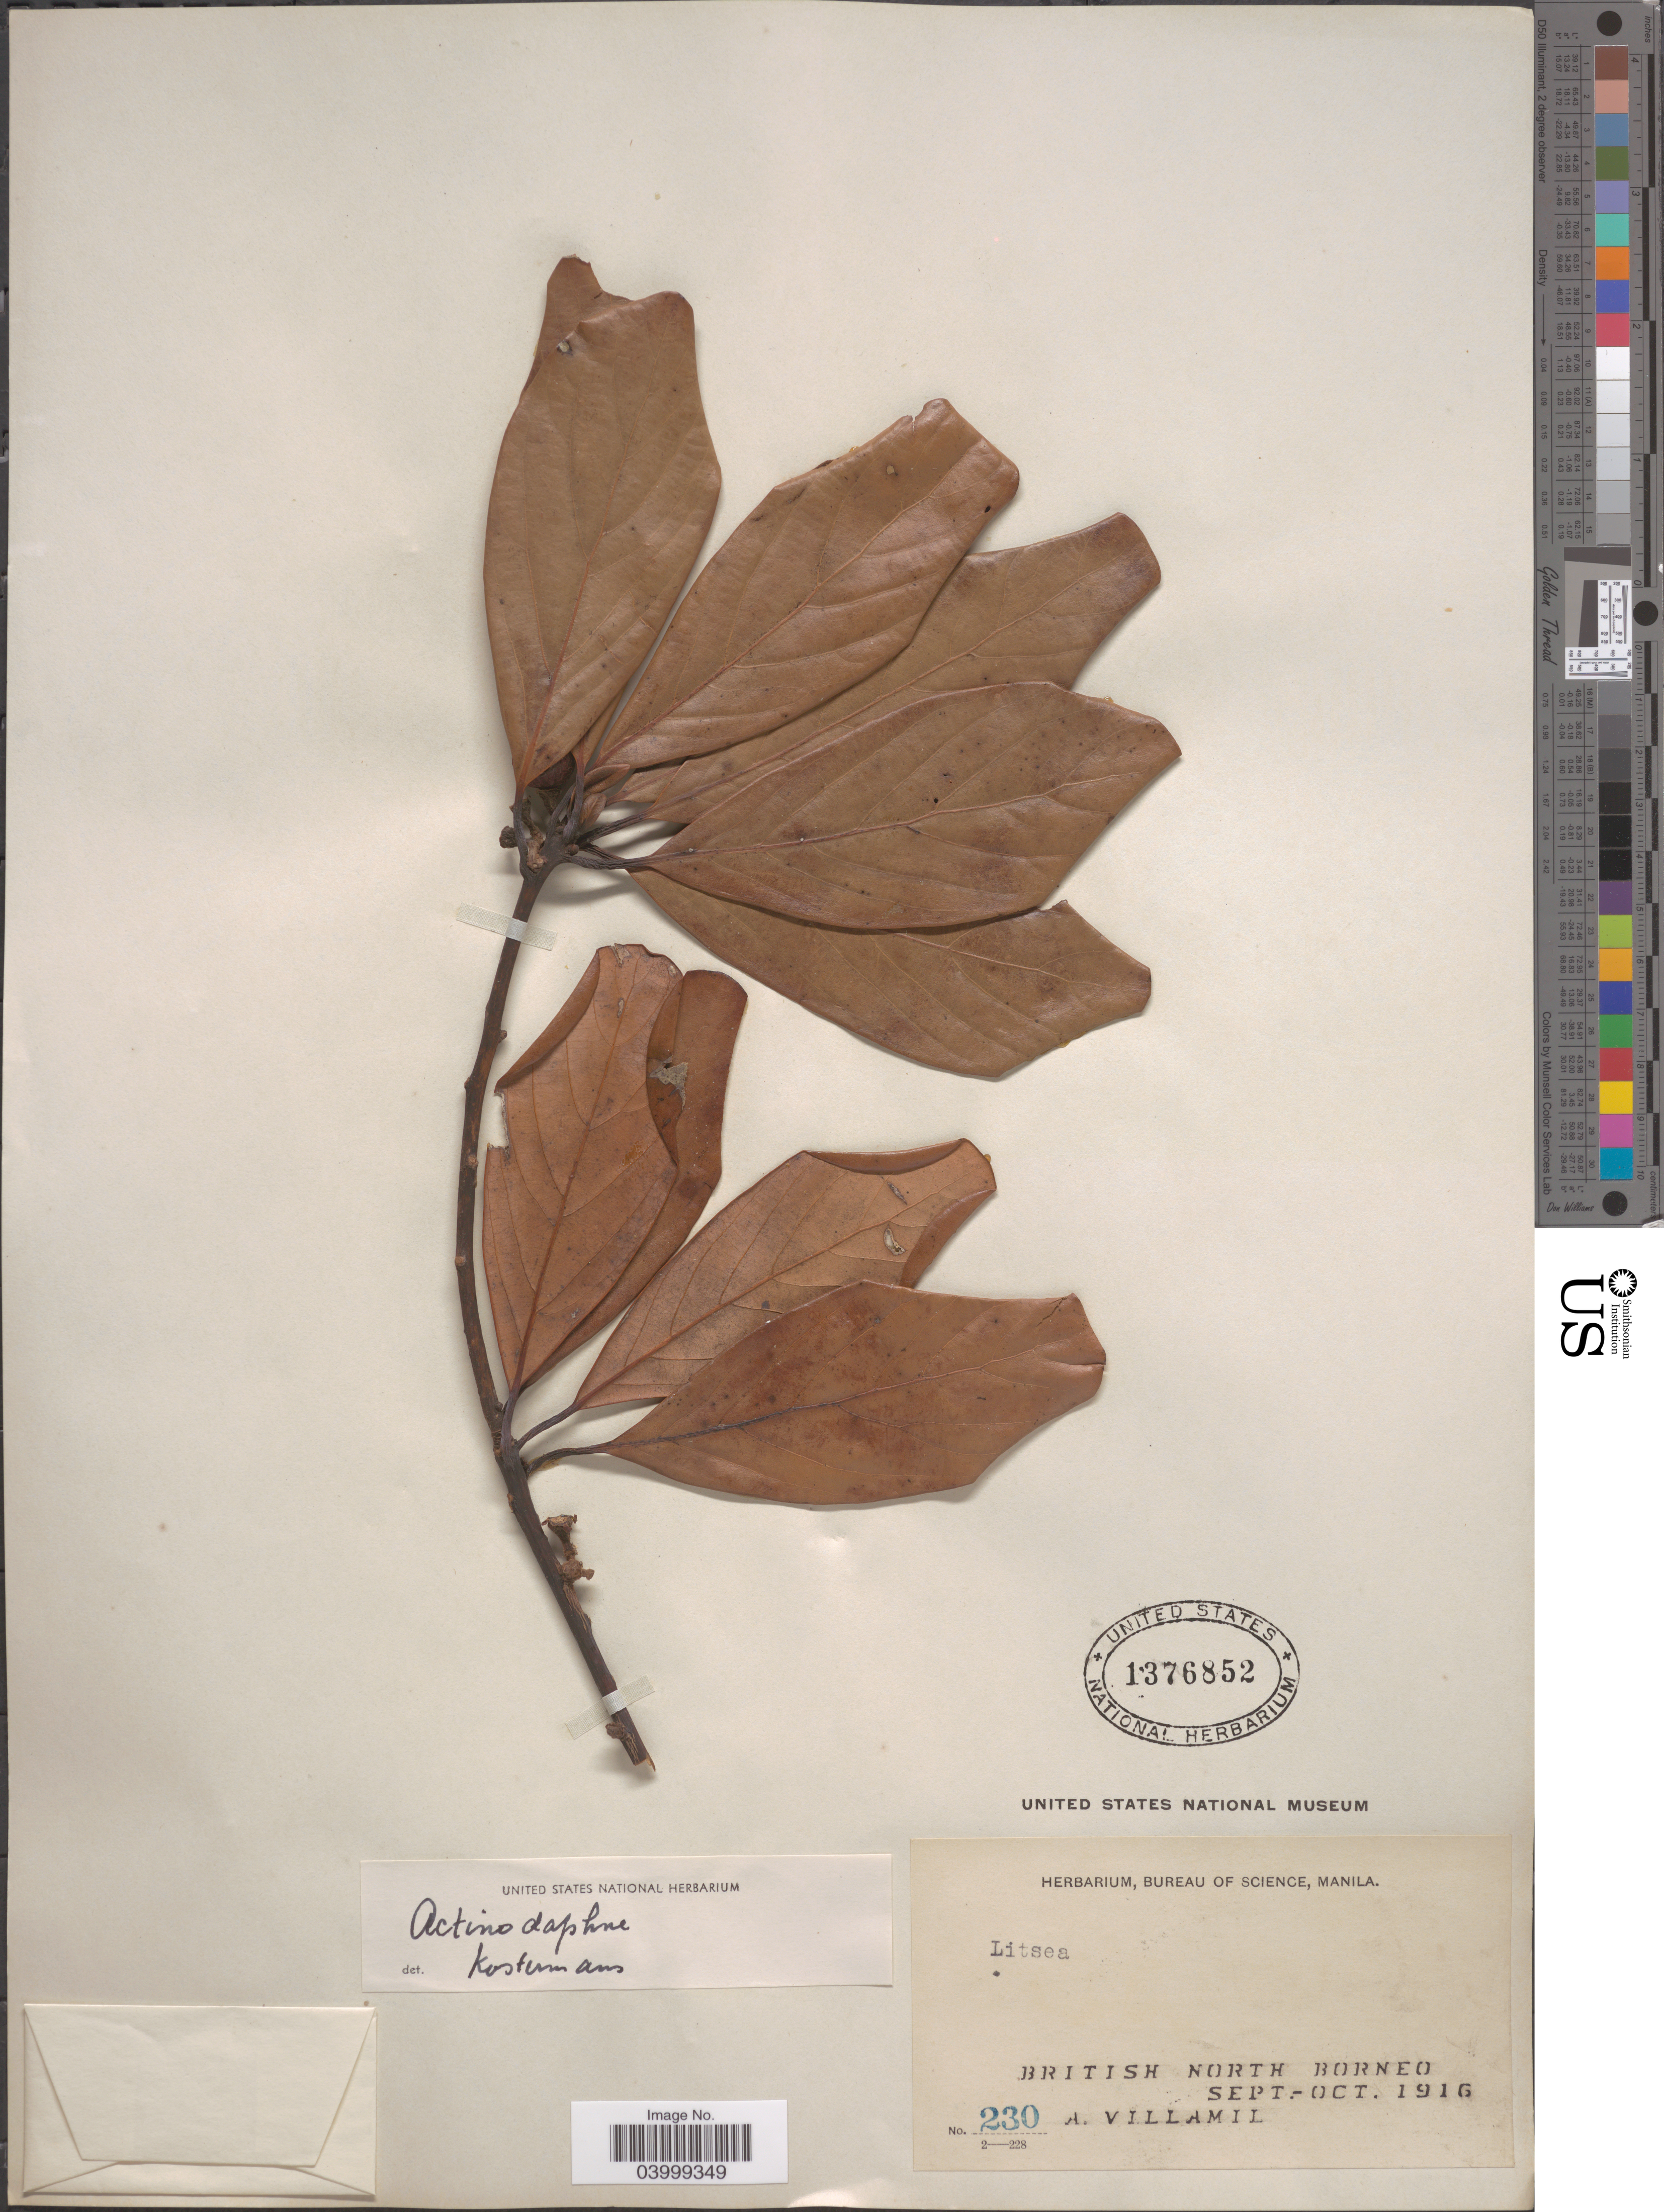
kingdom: Plantae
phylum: Tracheophyta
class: Magnoliopsida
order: Laurales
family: Lauraceae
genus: Actinodaphne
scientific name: Actinodaphne sp.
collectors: A. Villamil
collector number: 230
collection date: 1916-09/1916-10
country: Malaysia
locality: British North Borneo.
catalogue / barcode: US 1376852